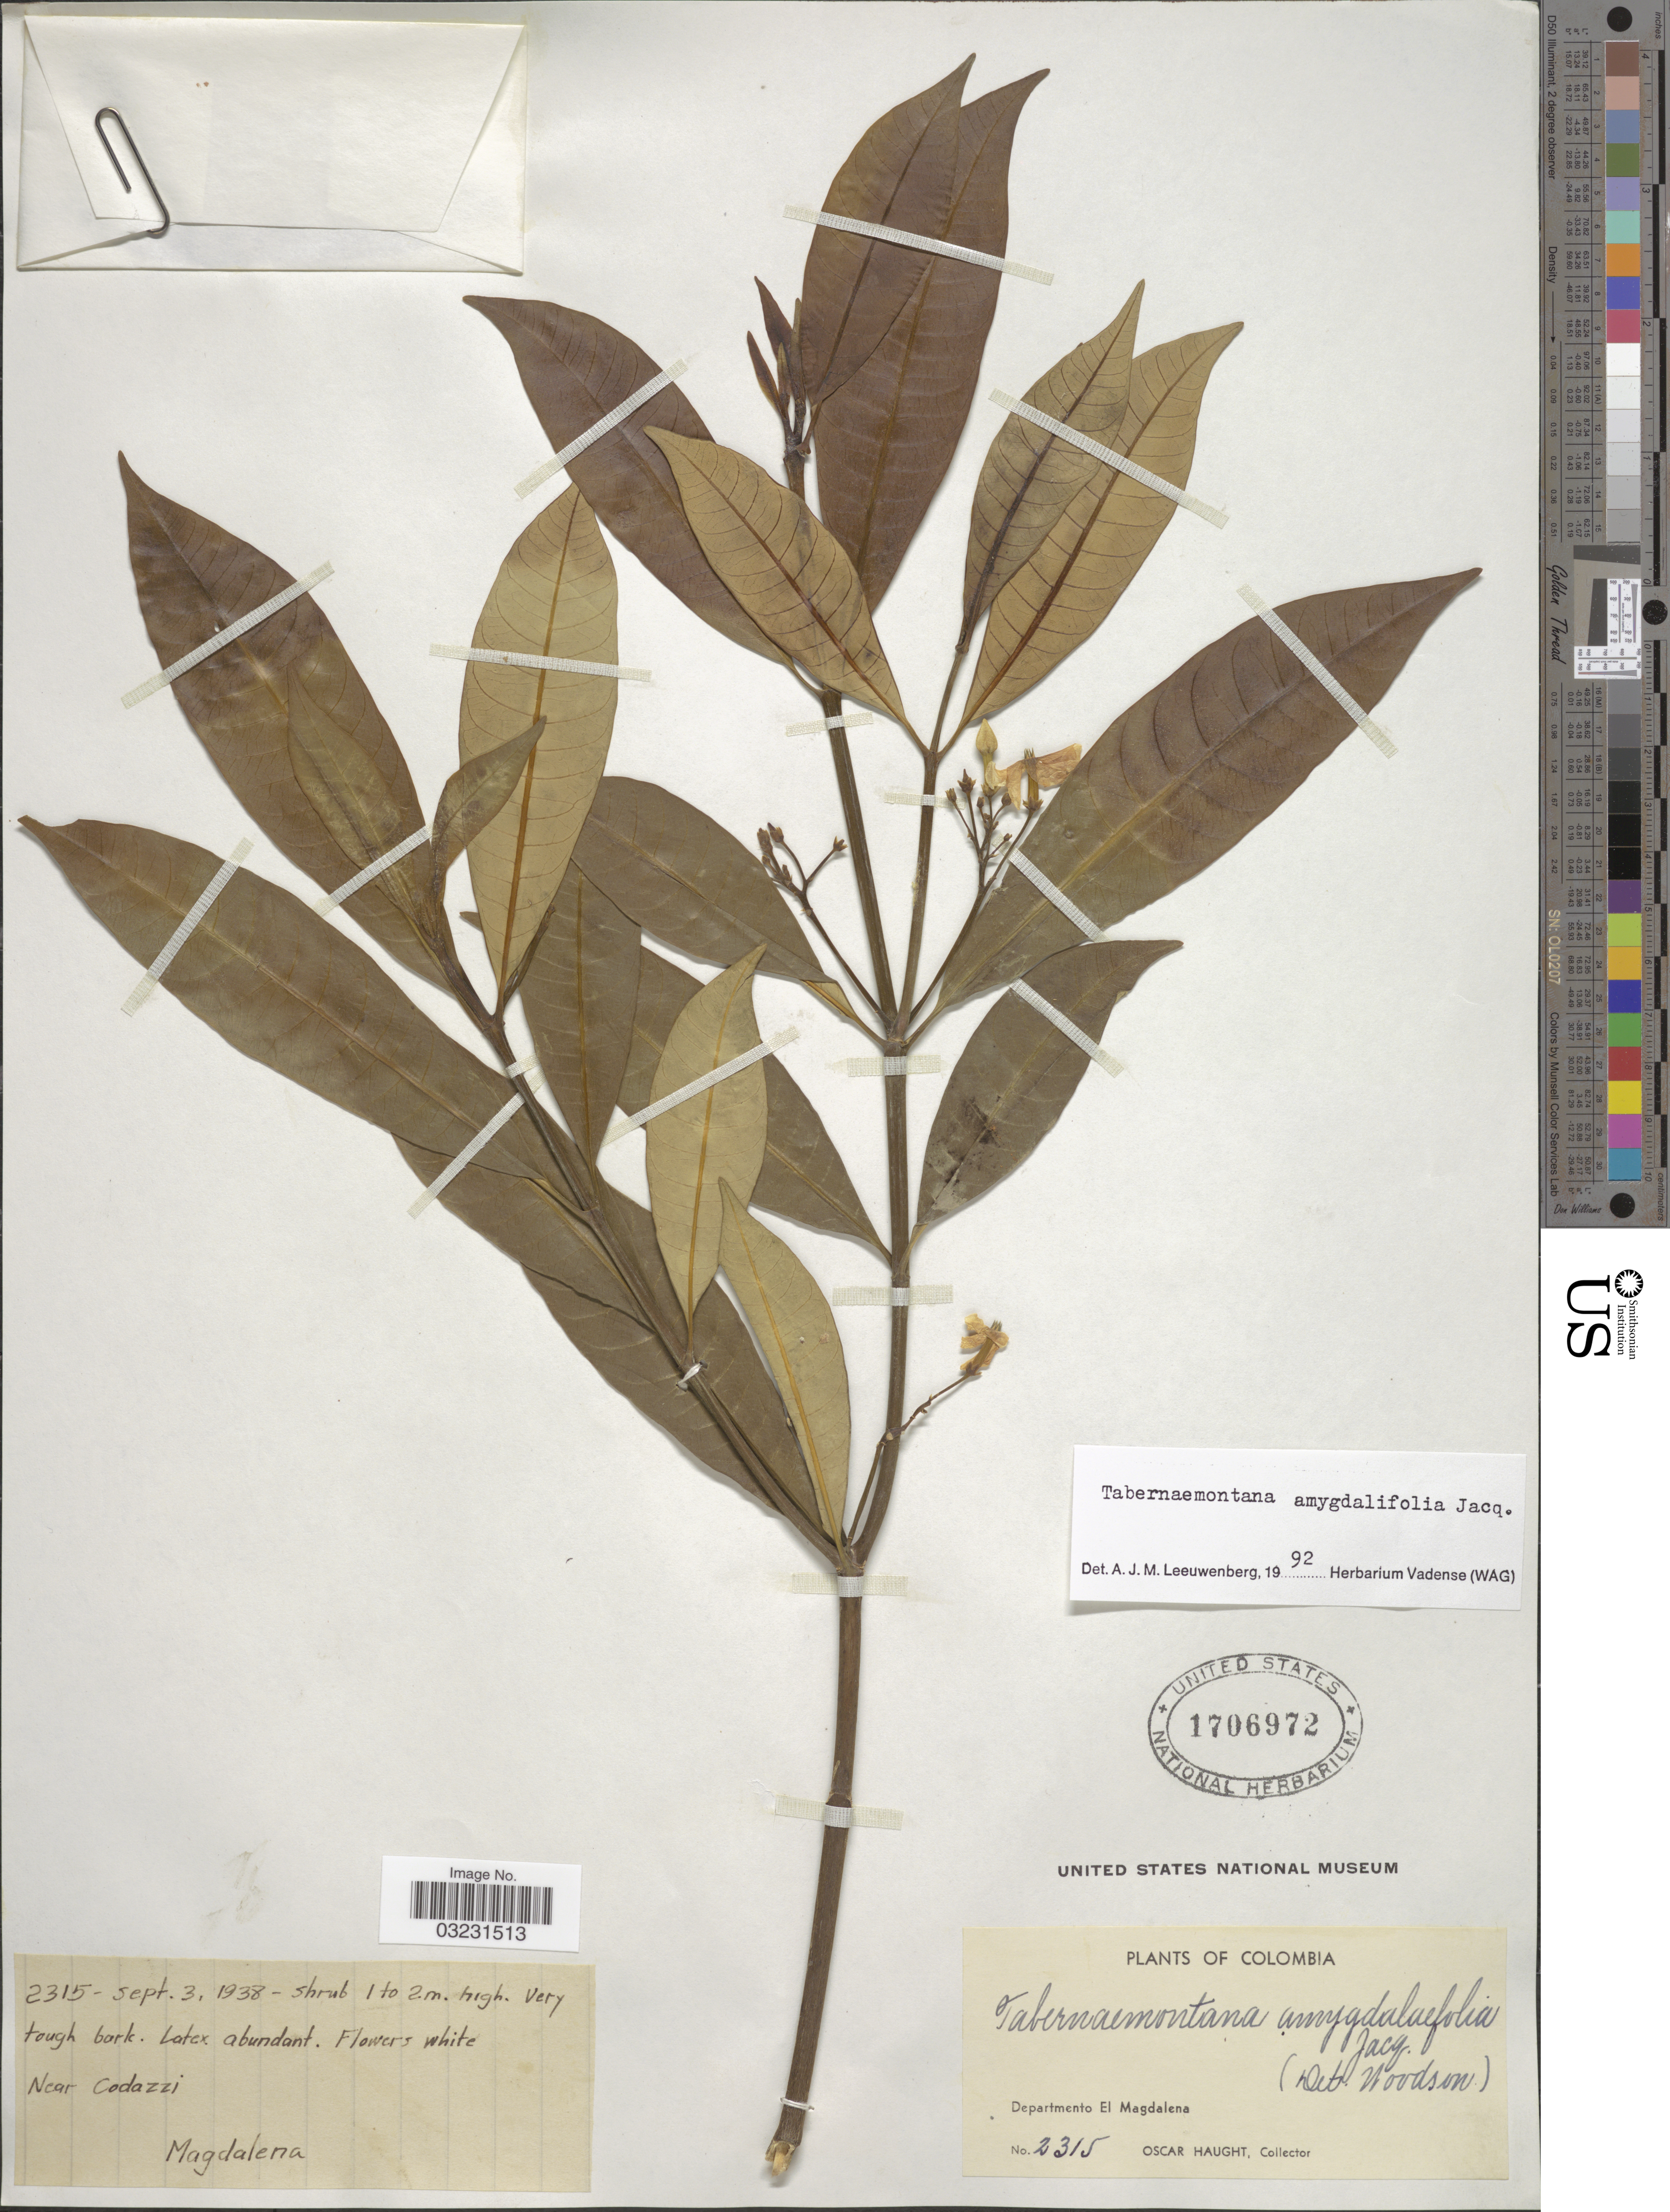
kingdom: Plantae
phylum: Tracheophyta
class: Magnoliopsida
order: Gentianales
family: Apocynaceae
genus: Tabernaemontana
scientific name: Tabernaemontana amygdalifolia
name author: Jacq.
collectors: O. Haught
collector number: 2315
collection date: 1938-09-03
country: Colombia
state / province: Magdalena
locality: Near Codazzi. Departmento El Magdalena.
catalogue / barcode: US 1706972